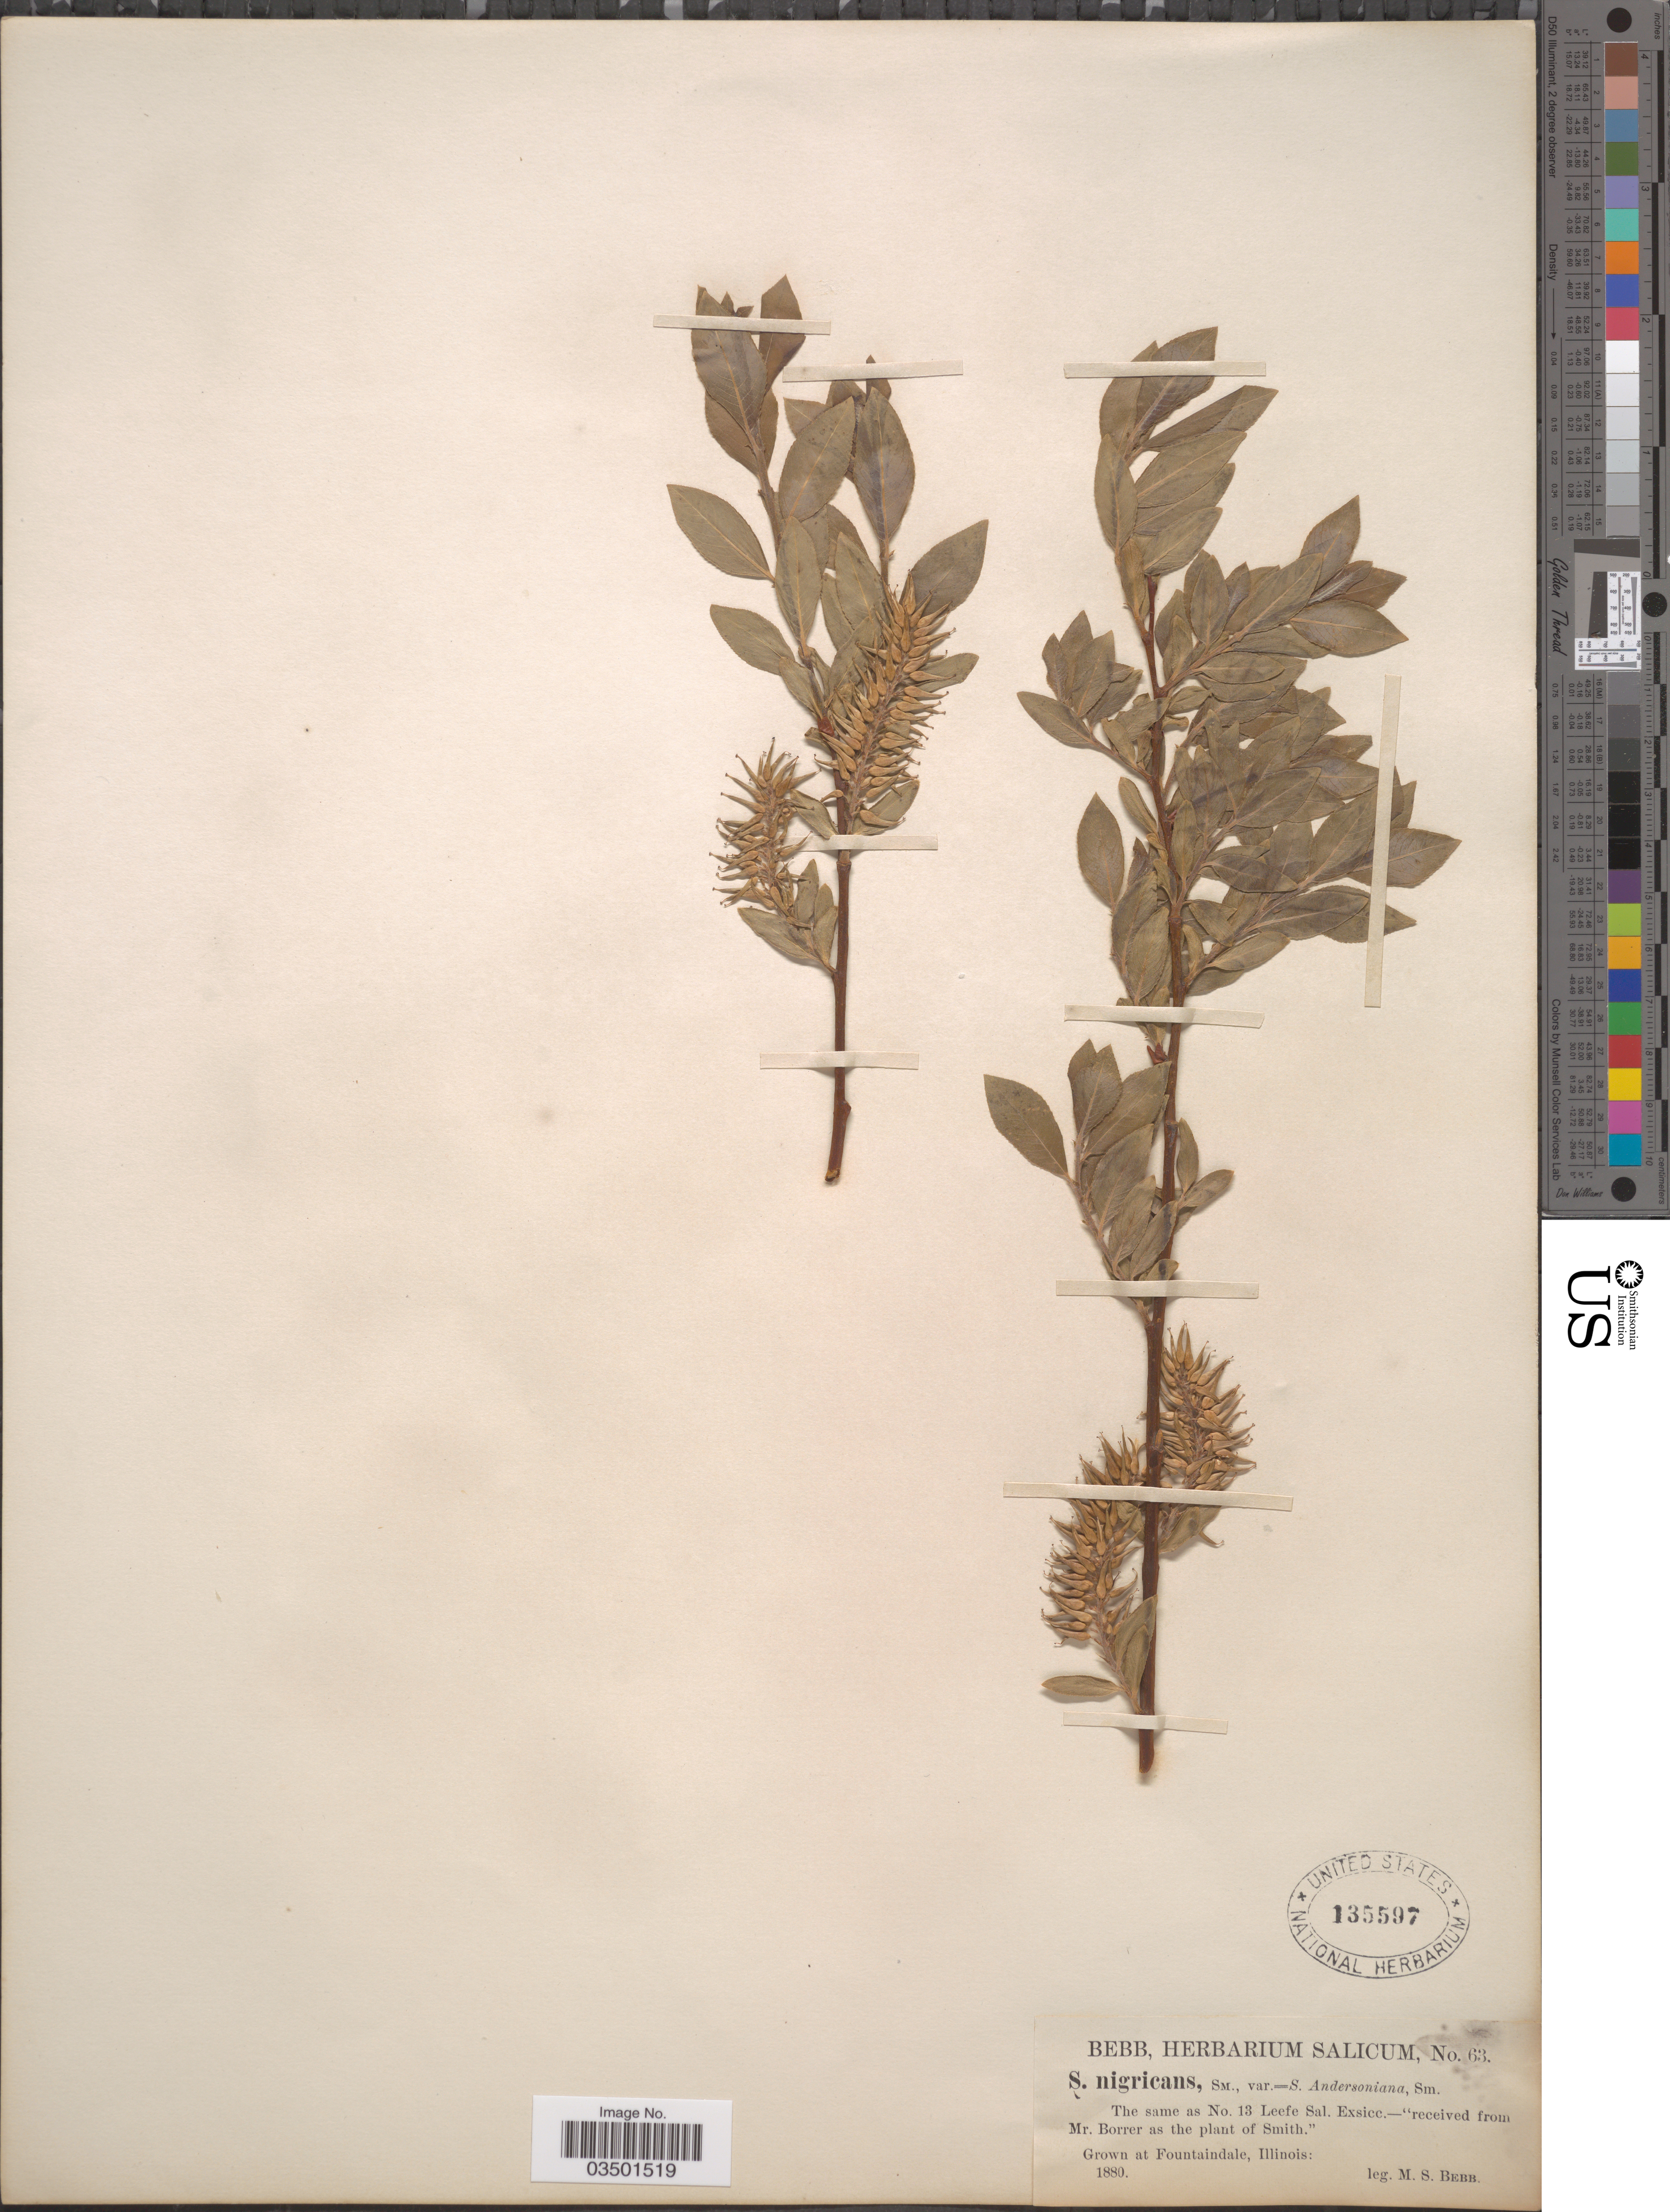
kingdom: Plantae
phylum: Tracheophyta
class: Magnoliopsida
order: Malpighiales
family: Salicaceae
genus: Salix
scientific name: Salix nigricans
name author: Sm.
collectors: M. Bebb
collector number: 63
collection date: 1880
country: United States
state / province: Illinois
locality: Grown at Fountaindale.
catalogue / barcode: US 135597